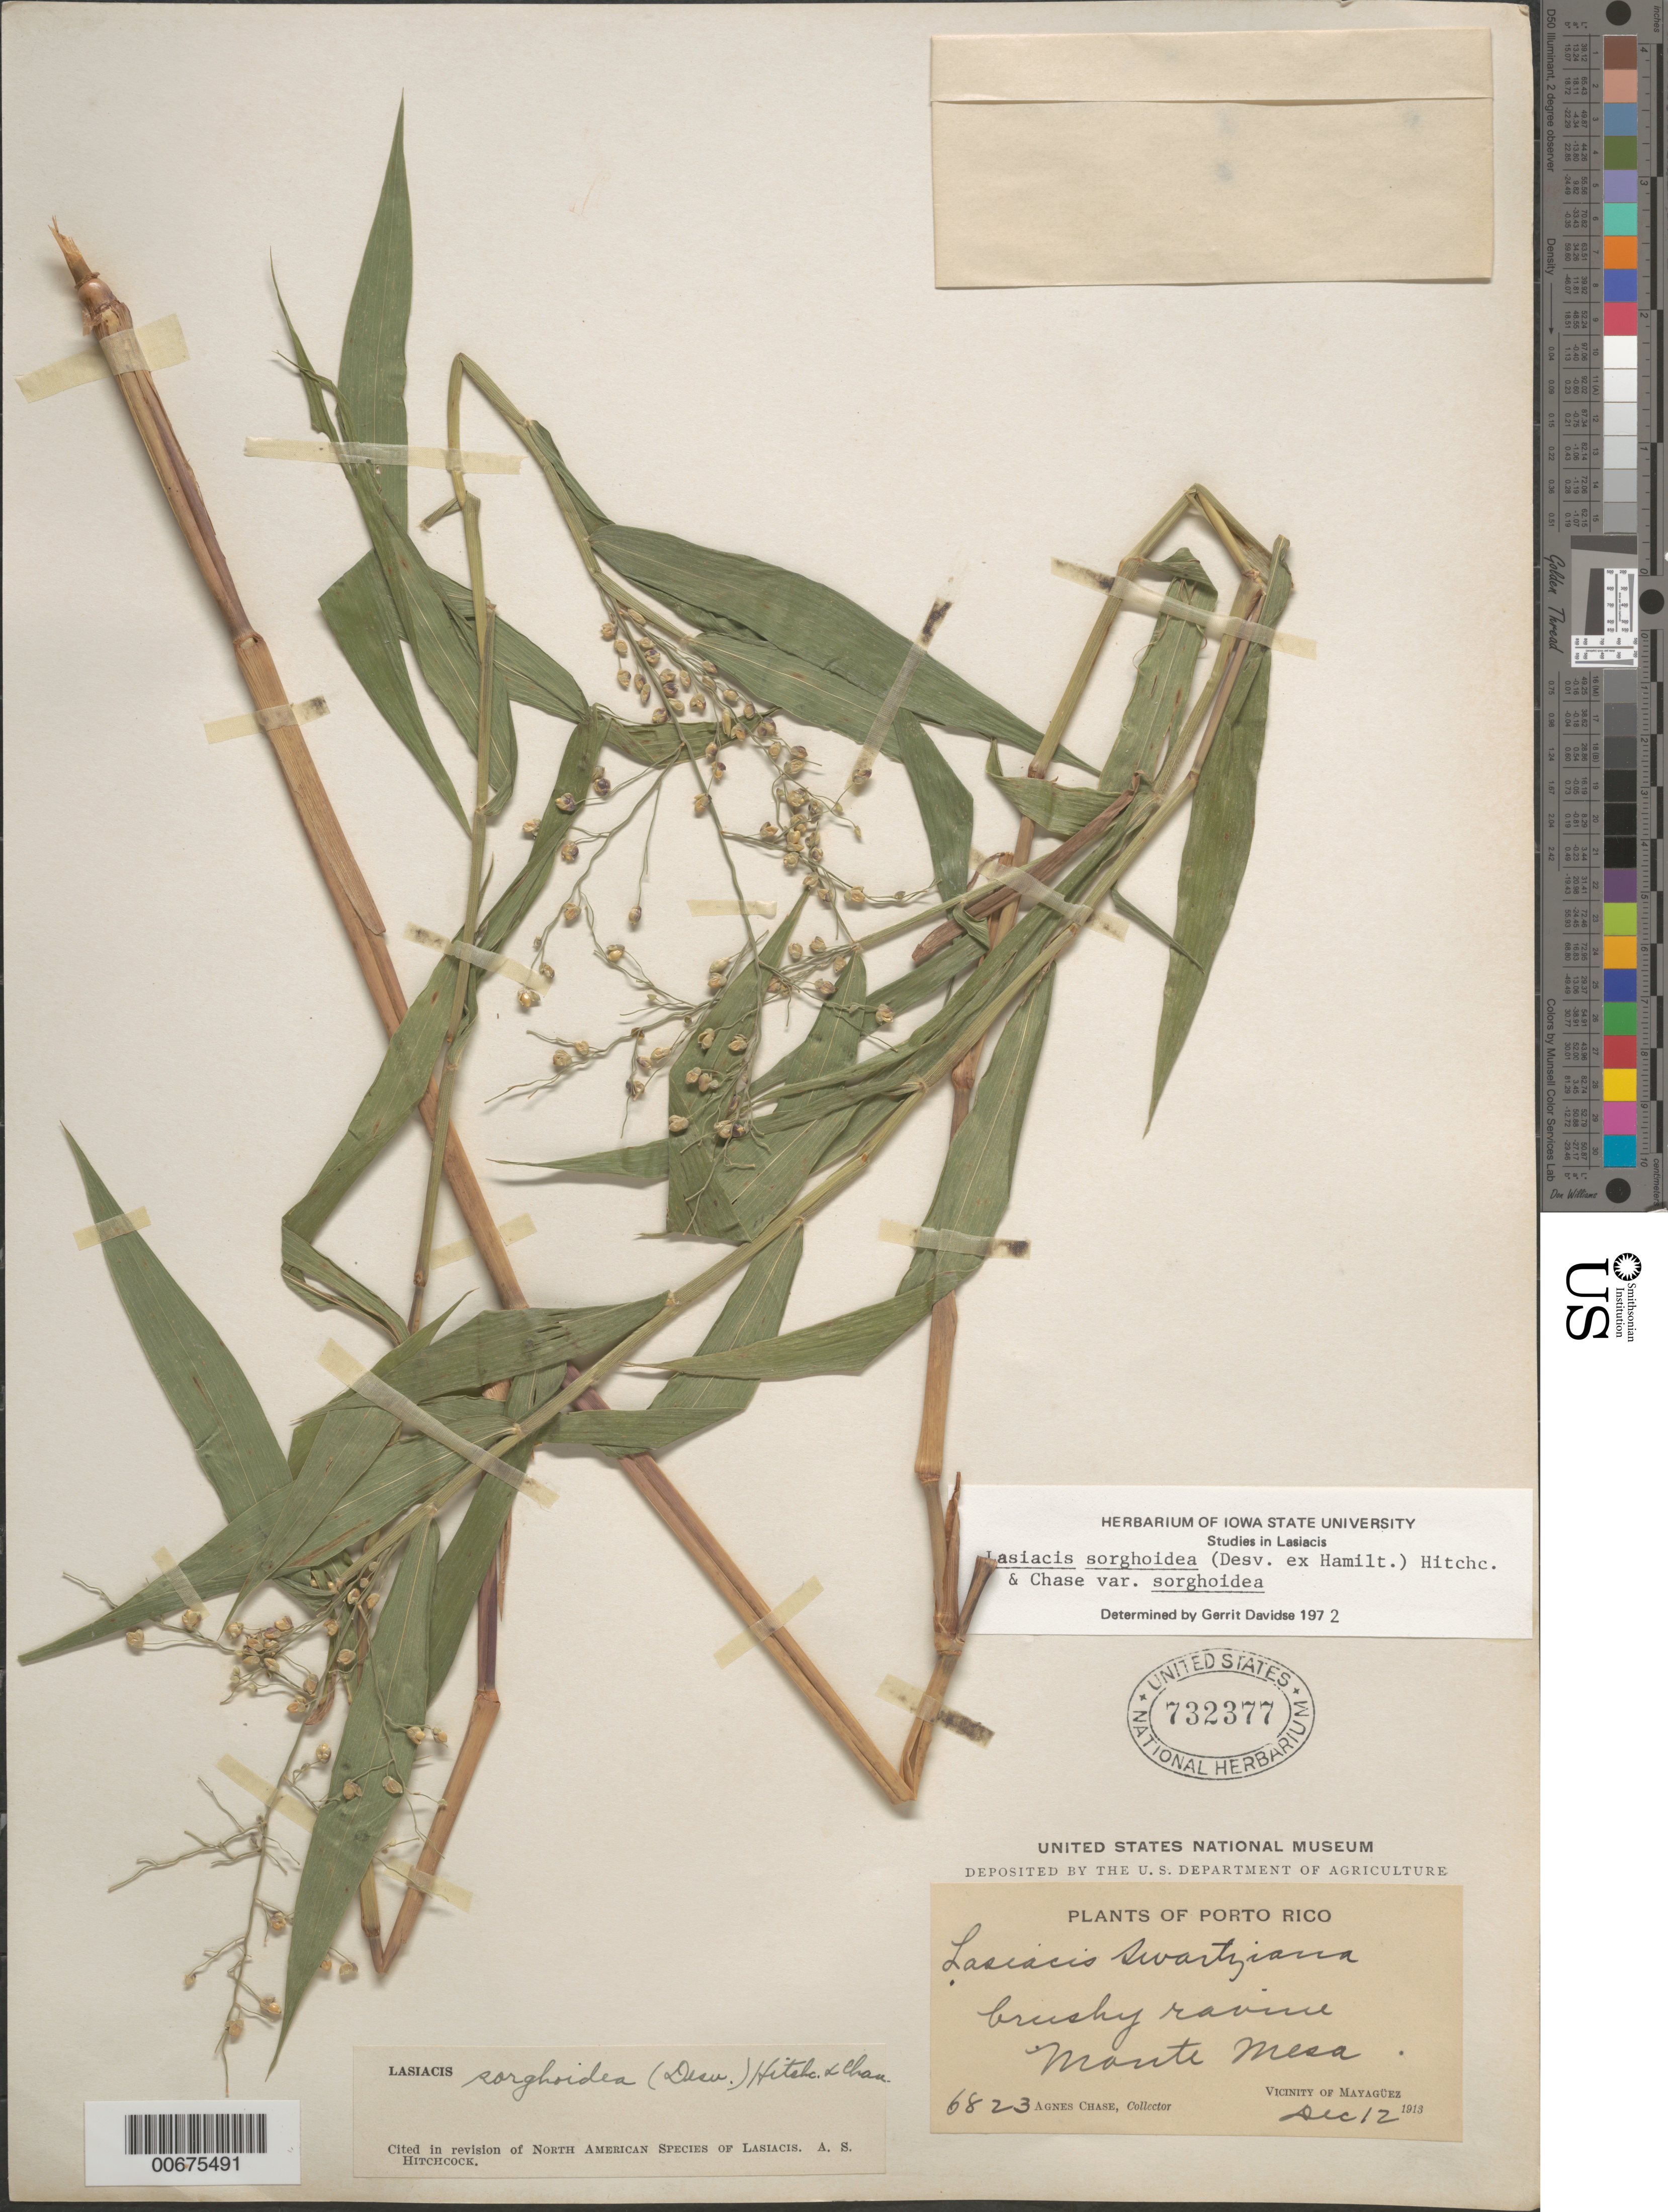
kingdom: Plantae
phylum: Tracheophyta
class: Liliopsida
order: Poales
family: Poaceae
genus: Lasiacis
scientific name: Lasiacis sorghoidea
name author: (Desv. ex Ham.) Hitchc. & Chase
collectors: A. Chase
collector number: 6823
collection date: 1913-12-12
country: Puerto Rico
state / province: Mayagüez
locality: Brushy ravine. Monte Mesa. Vicinity of Mayagüez.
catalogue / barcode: US 732377